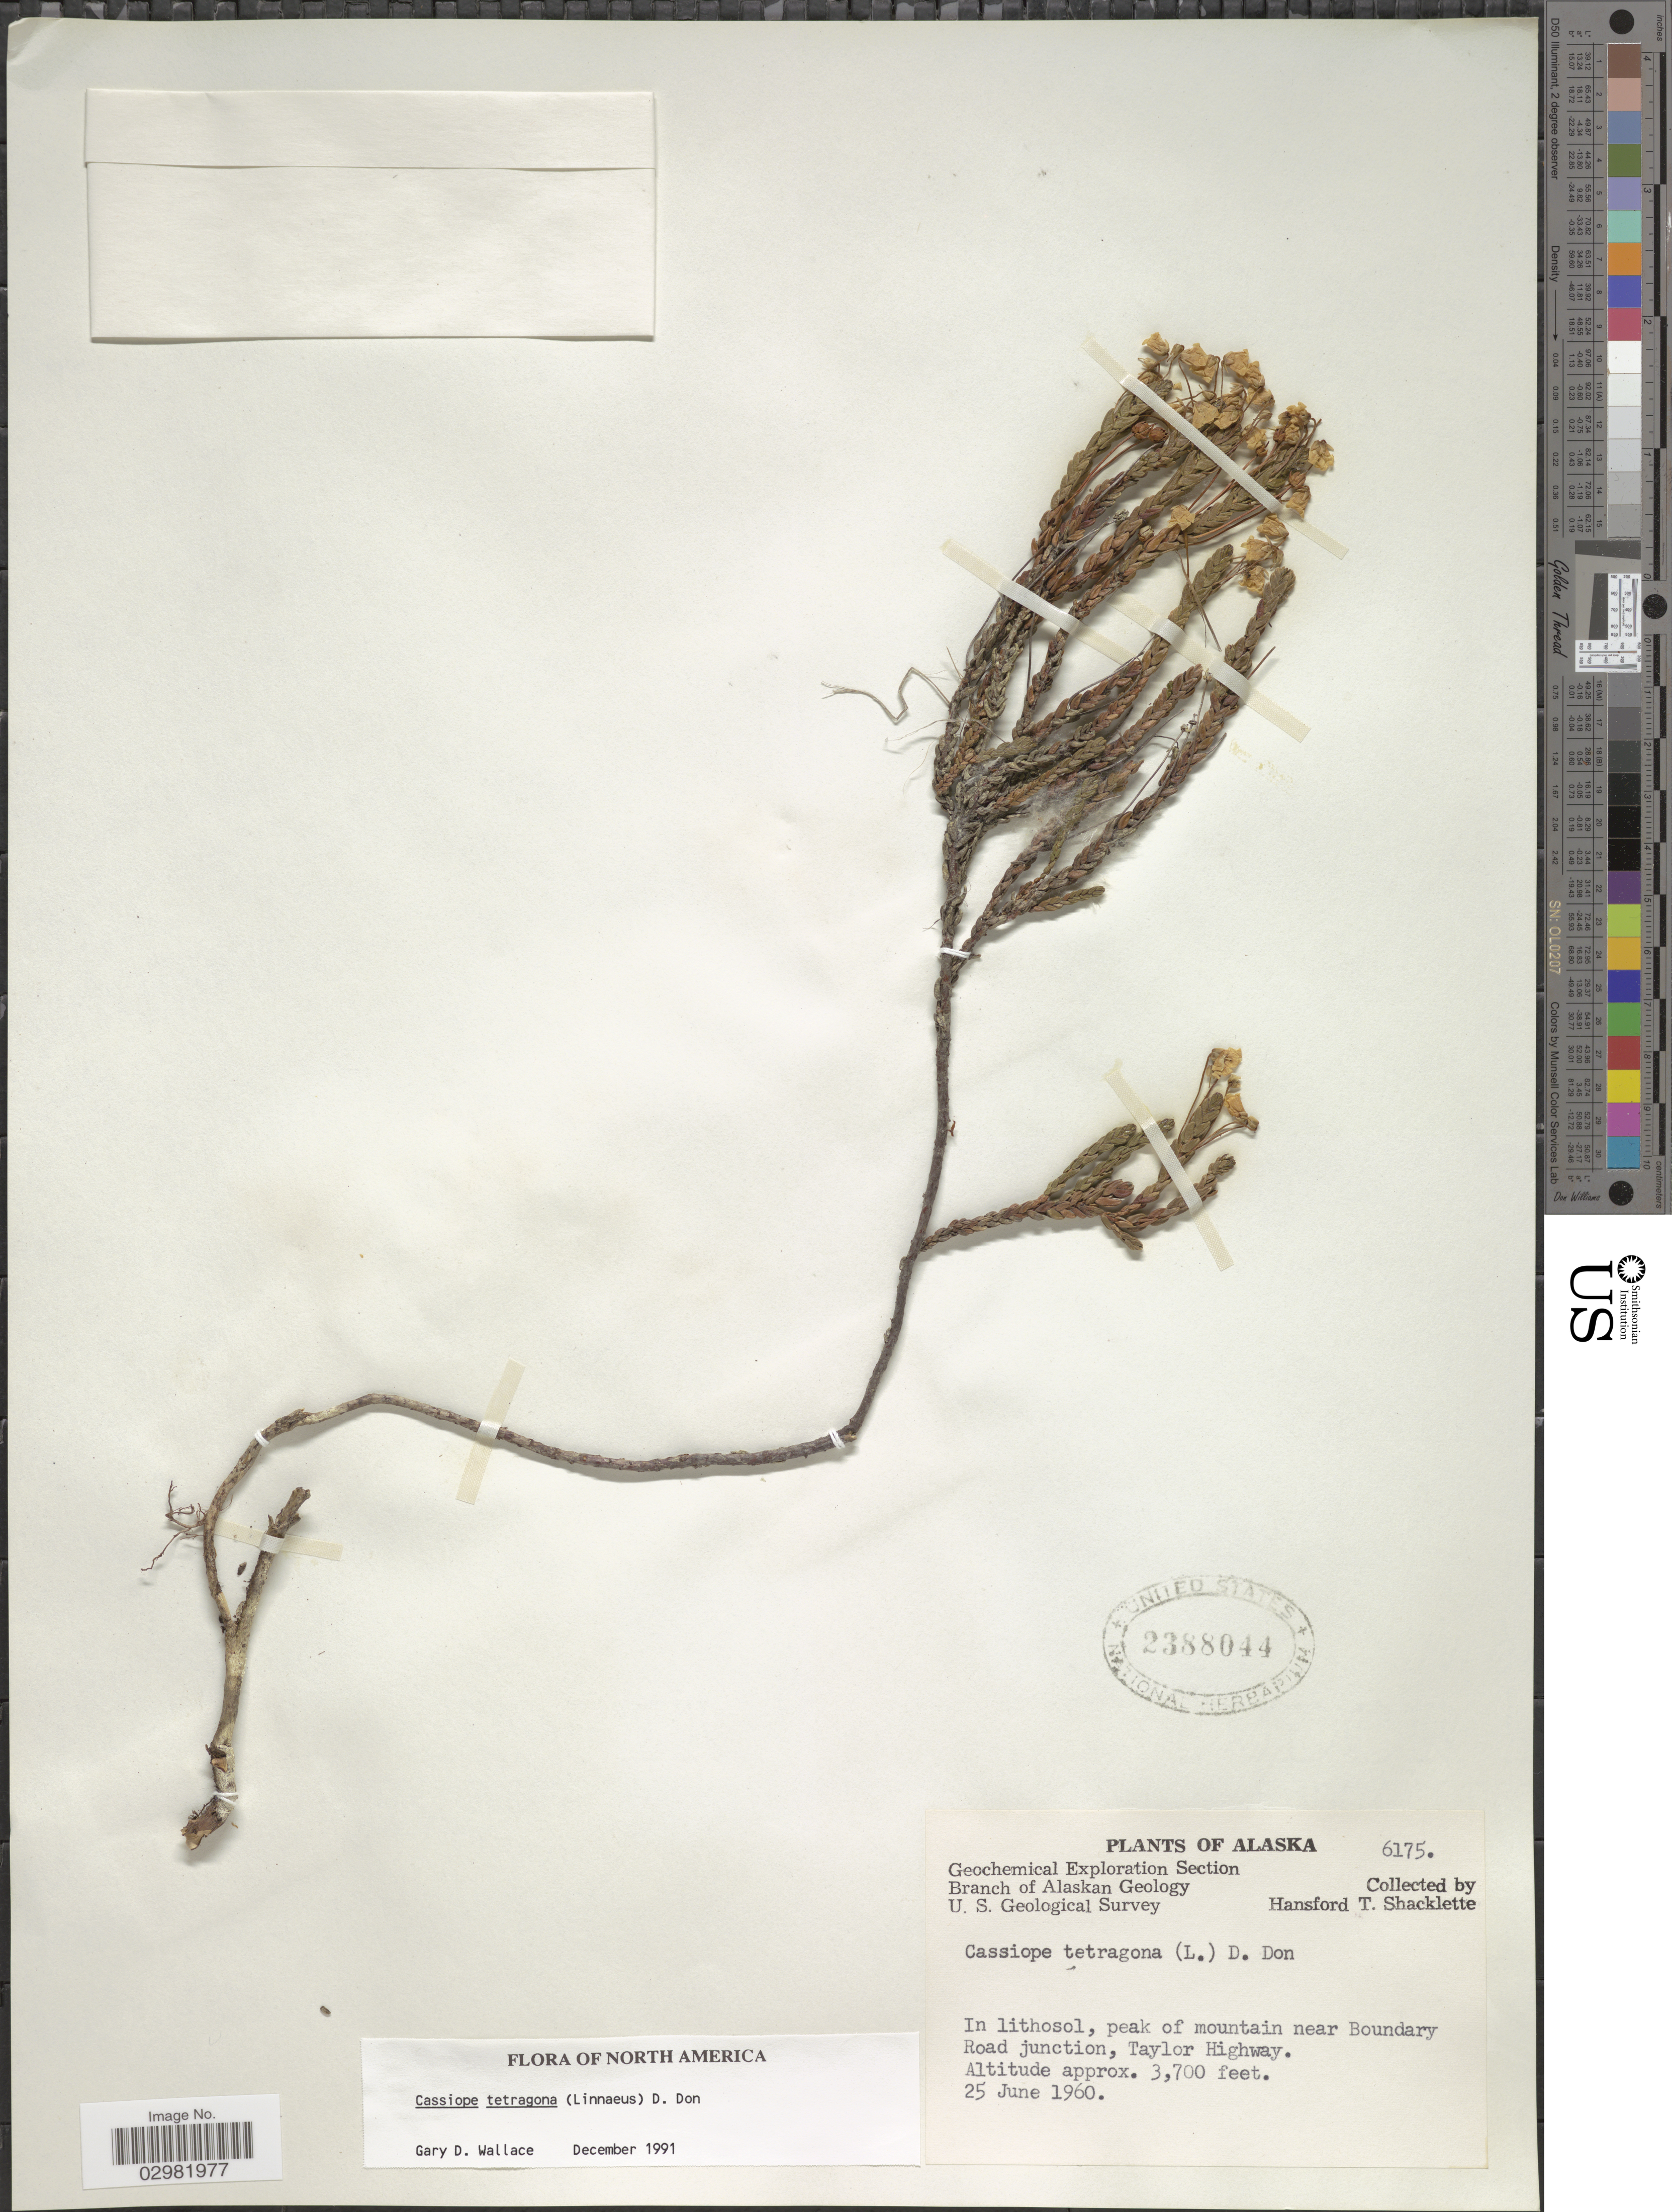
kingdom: Plantae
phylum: Tracheophyta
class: Magnoliopsida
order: Ericales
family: Ericaceae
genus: Cassiope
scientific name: Cassiope tetragona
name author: (L.) D. Don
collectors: H. Shacklette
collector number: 6175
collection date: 1960-06-25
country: United States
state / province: Alaska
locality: In lithosol, peak of mountain near Boundary Road junction, Taylor Highway.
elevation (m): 1128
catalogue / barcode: US 2388044